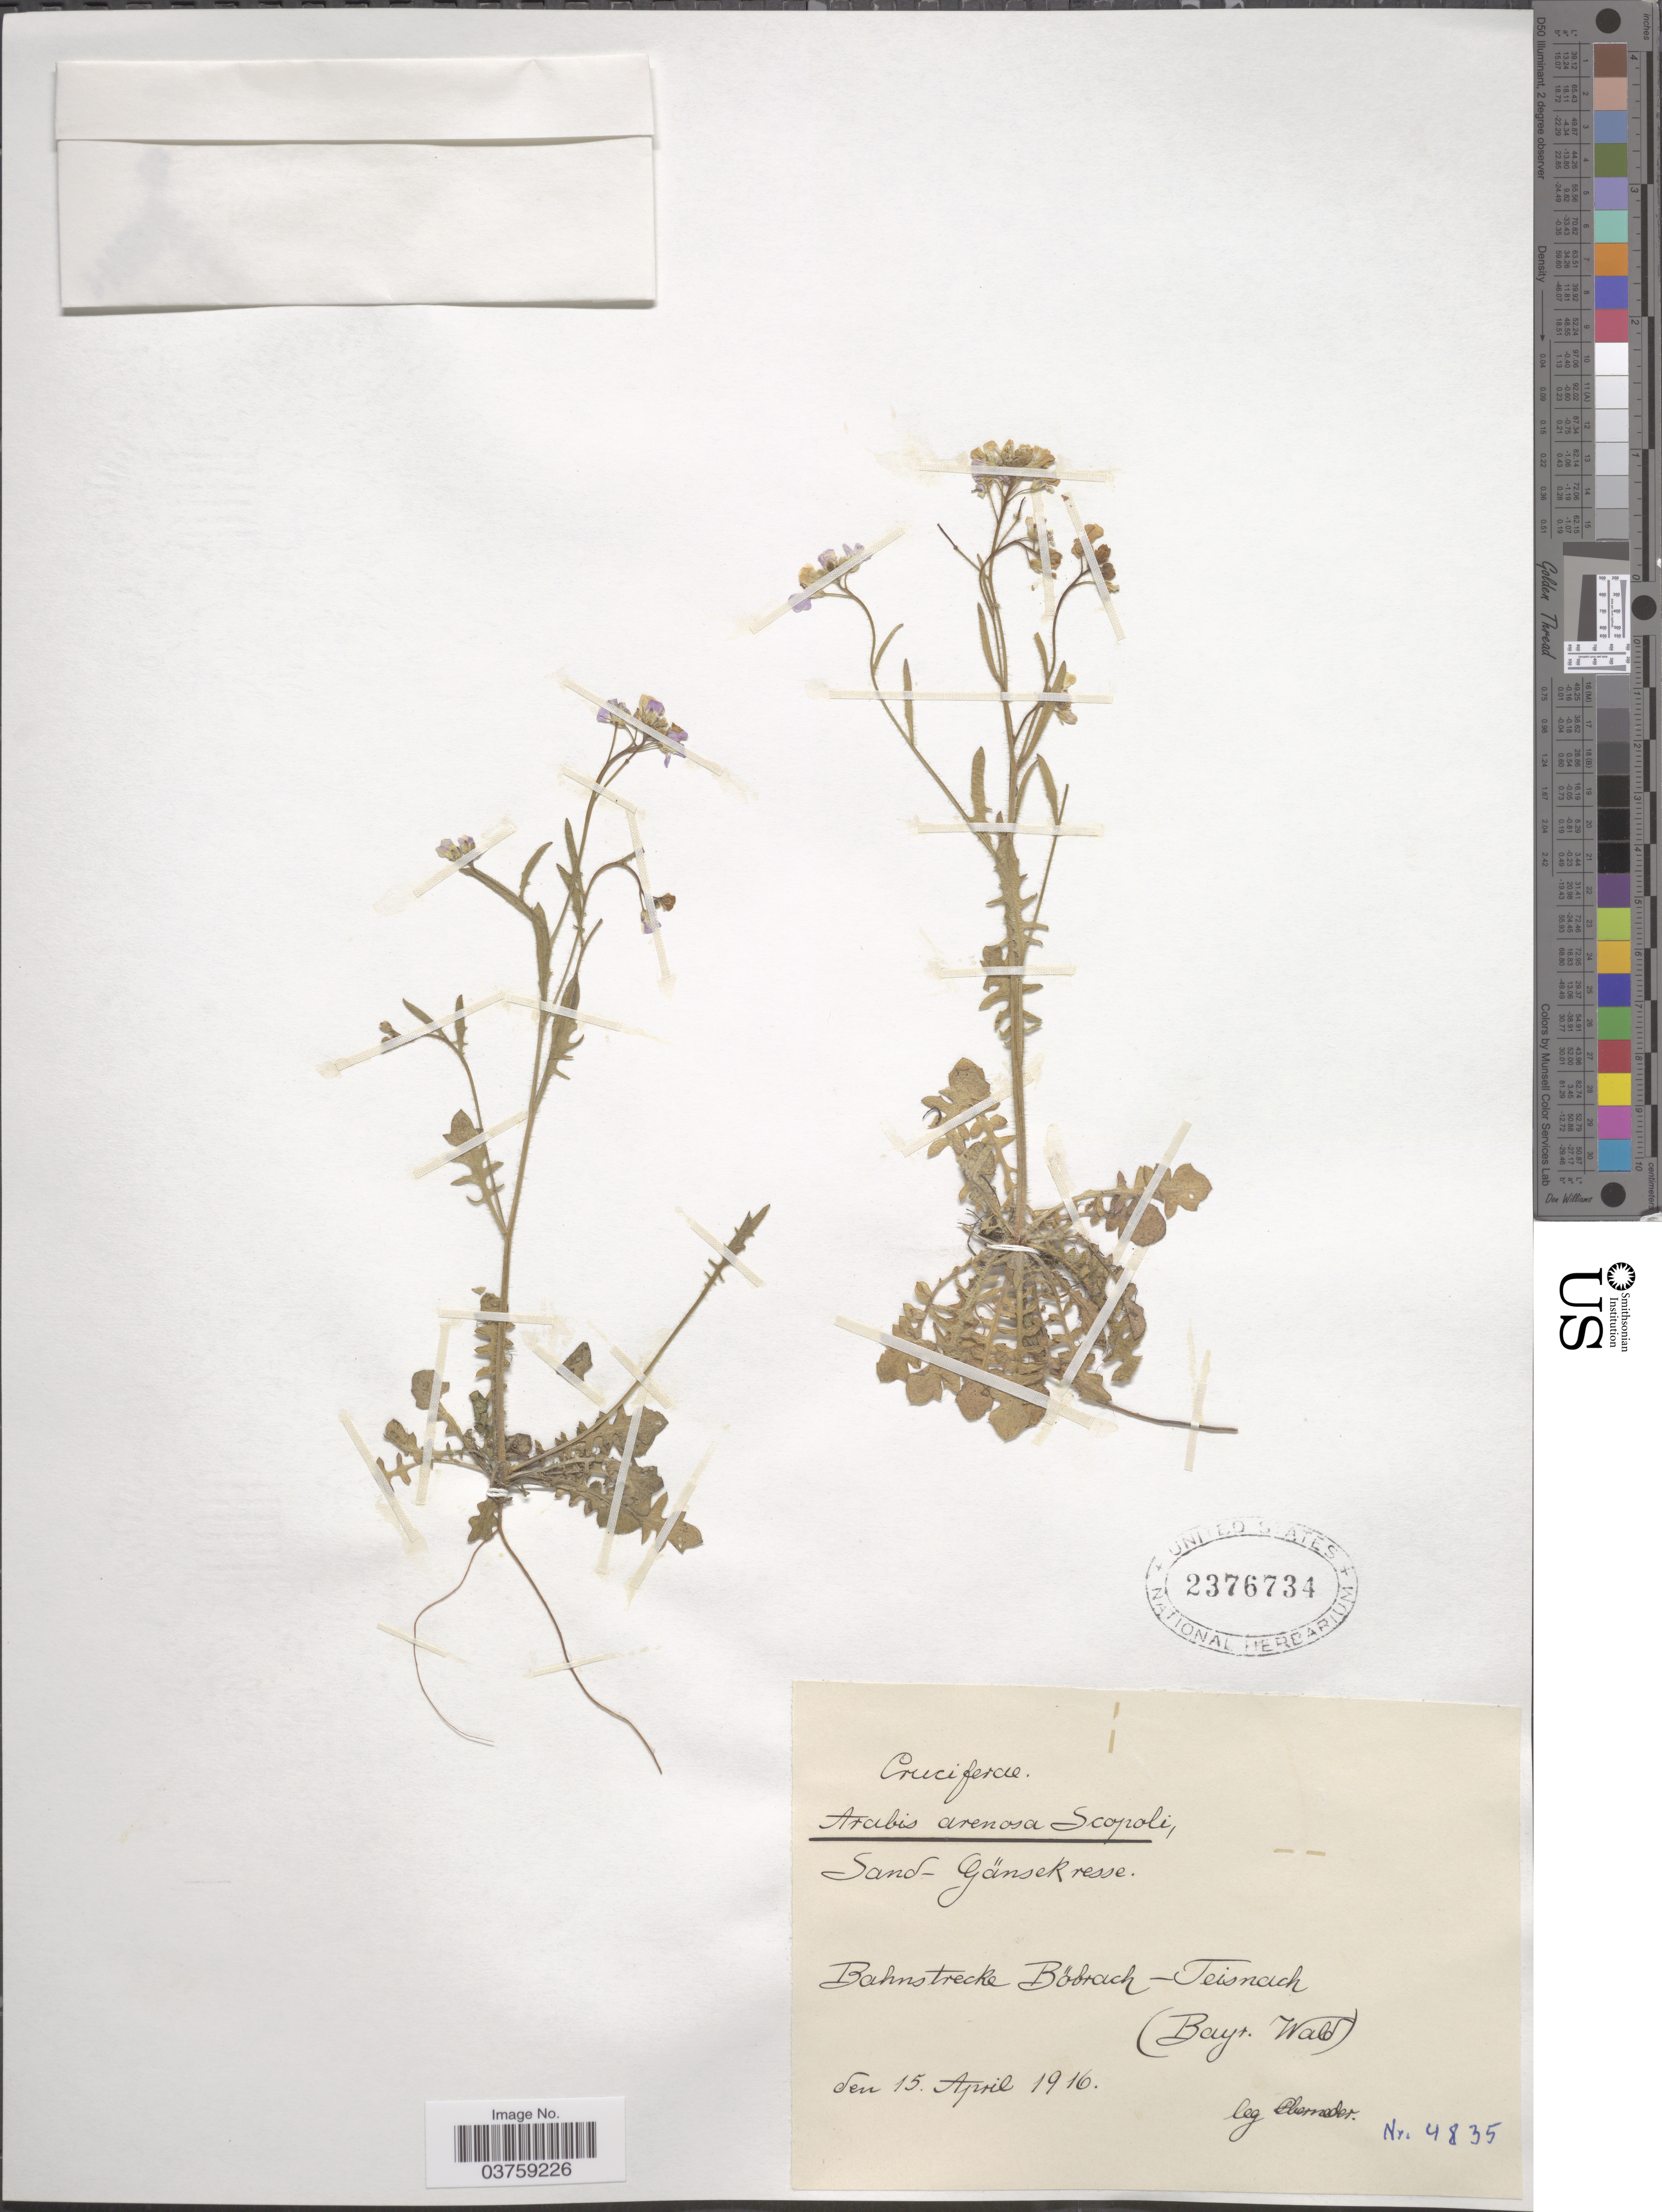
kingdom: Plantae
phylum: Tracheophyta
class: Magnoliopsida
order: Brassicales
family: Brassicaceae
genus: Arabis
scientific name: Arabis arenosa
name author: (L.) Scop.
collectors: -. Oberneder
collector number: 4835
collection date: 1916-04-15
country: Germany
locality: Bahnstrecke Böbrach - Teisnach (Bayr. Wald).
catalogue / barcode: US 2376734